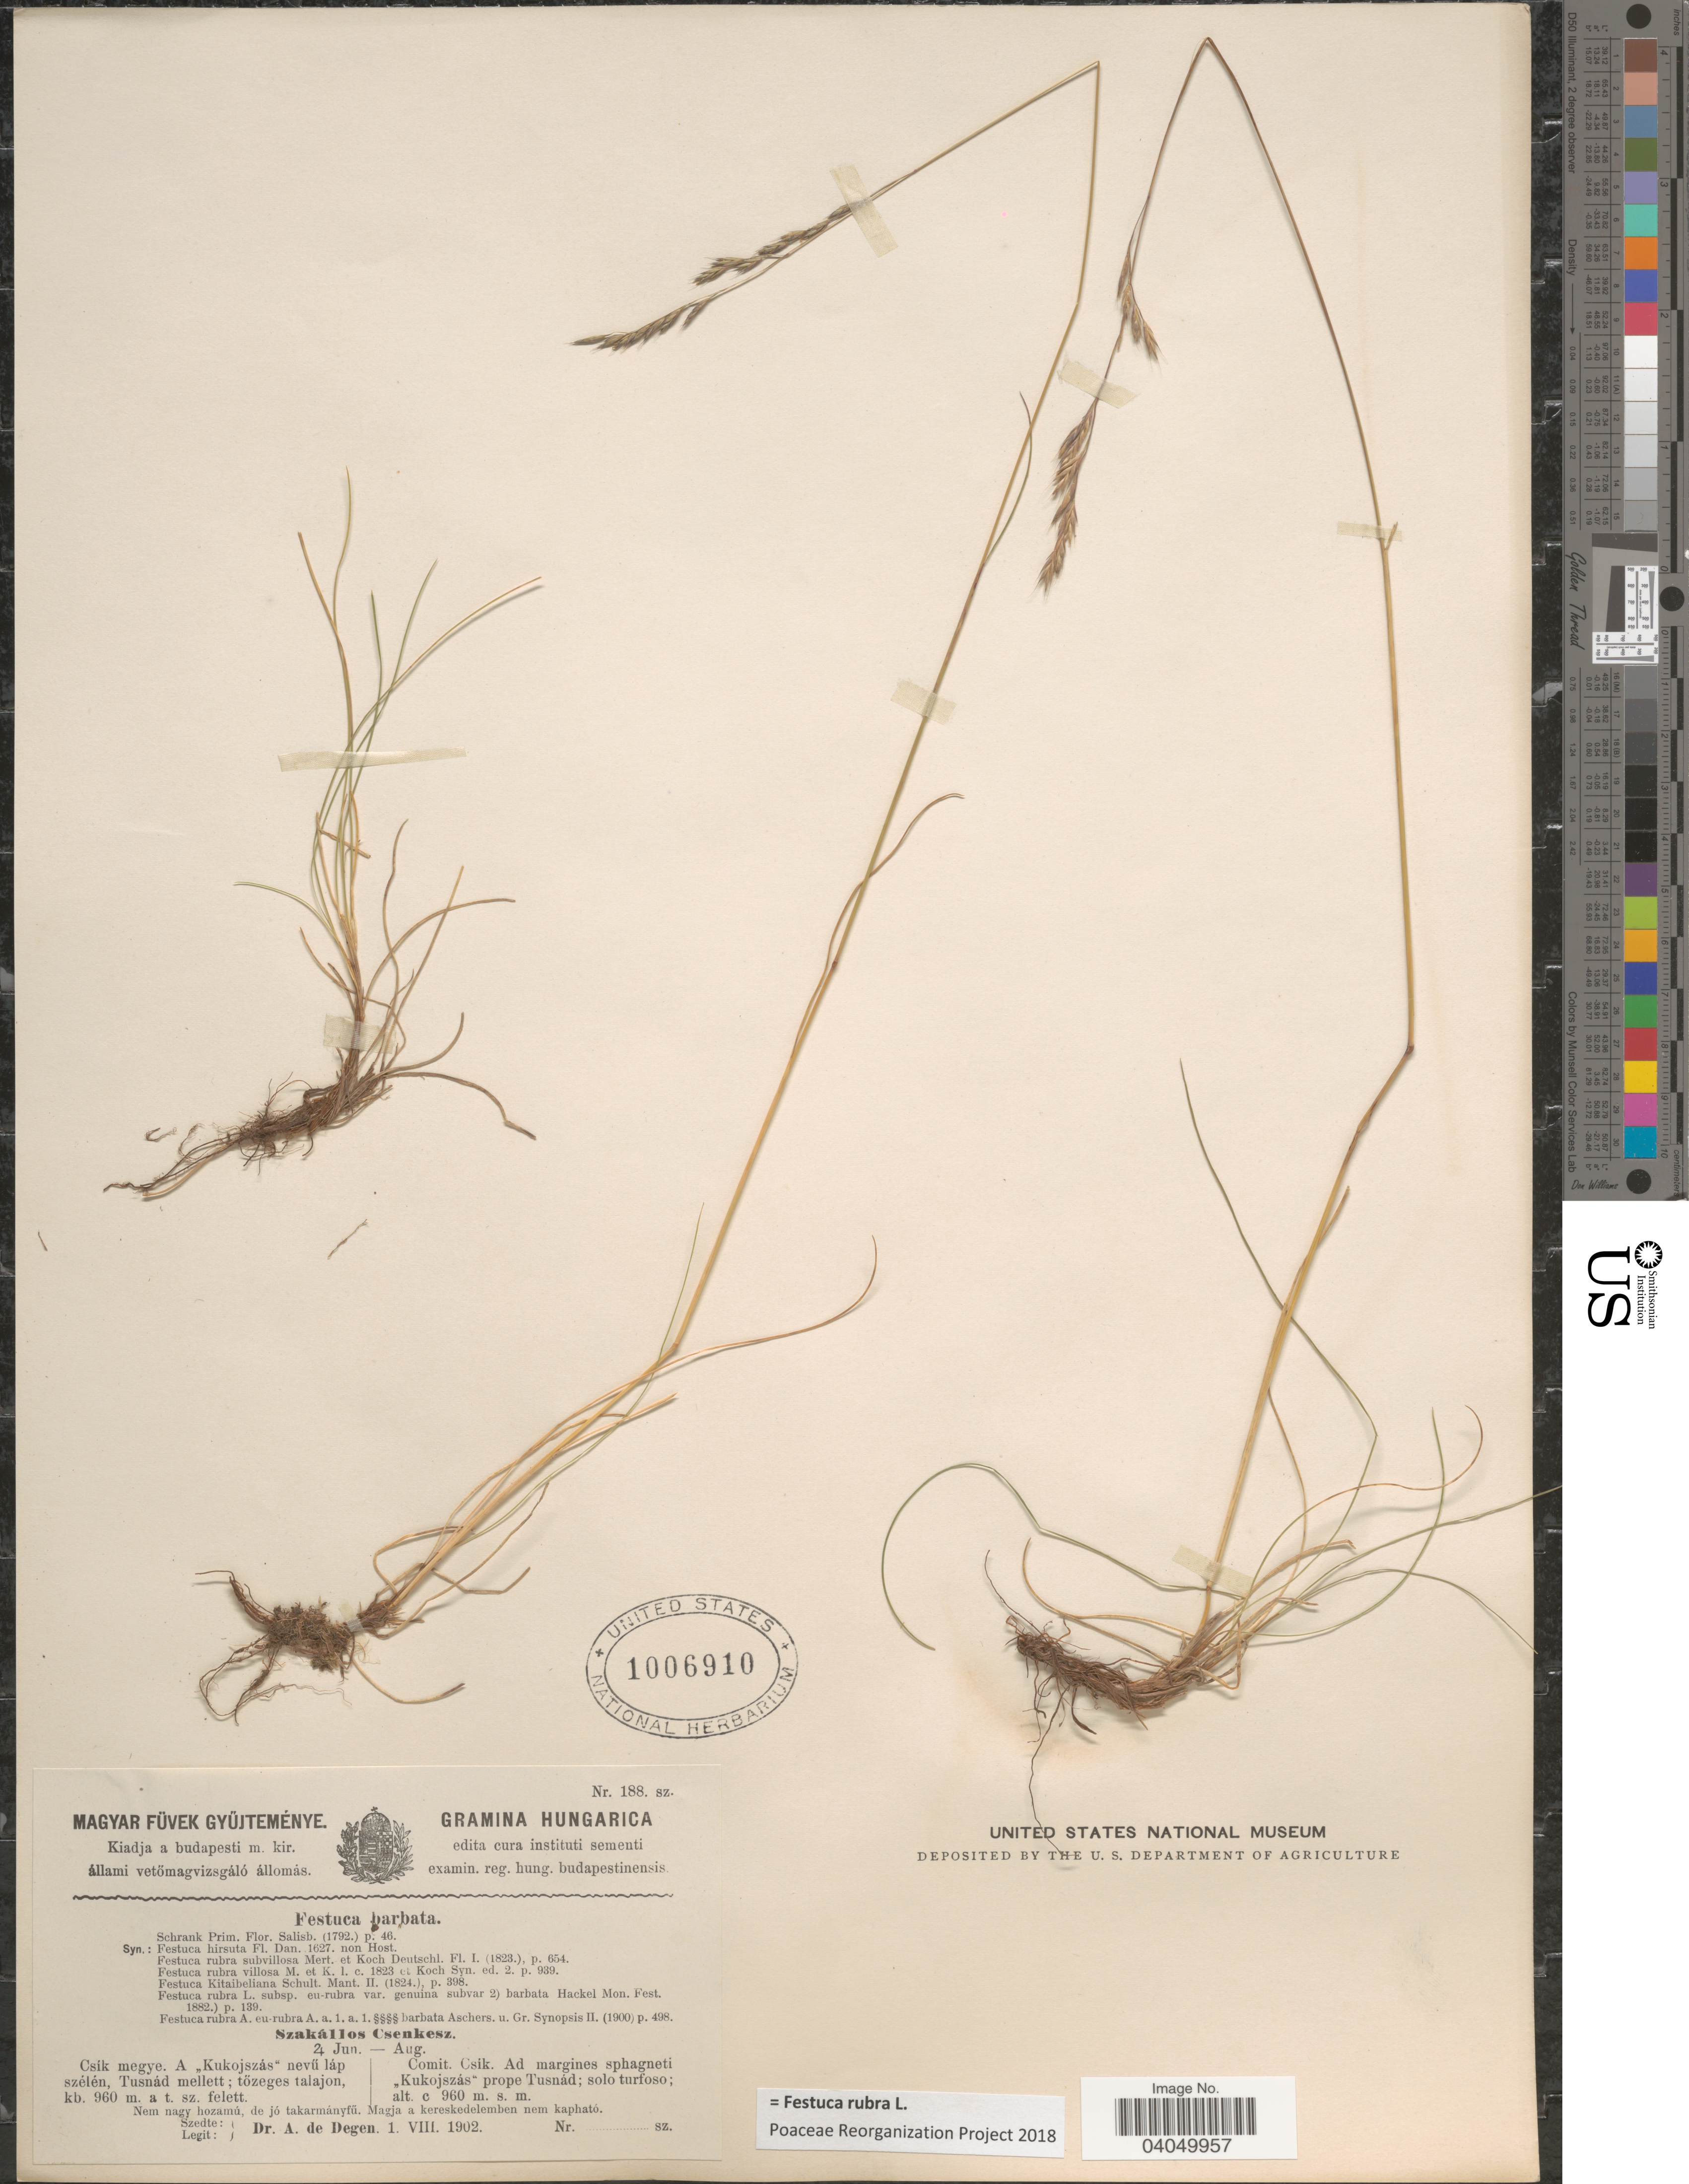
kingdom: Plantae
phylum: Tracheophyta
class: Liliopsida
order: Poales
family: Poaceae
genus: Festuca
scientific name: Festuca rubra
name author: L.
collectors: A. Degen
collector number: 188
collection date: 1902-08-01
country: Romania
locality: Comit. Csik. Ad margines sphagneti "Kukojszás" prope Tusnád; solo turfoso.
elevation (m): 960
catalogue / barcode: US 1006910